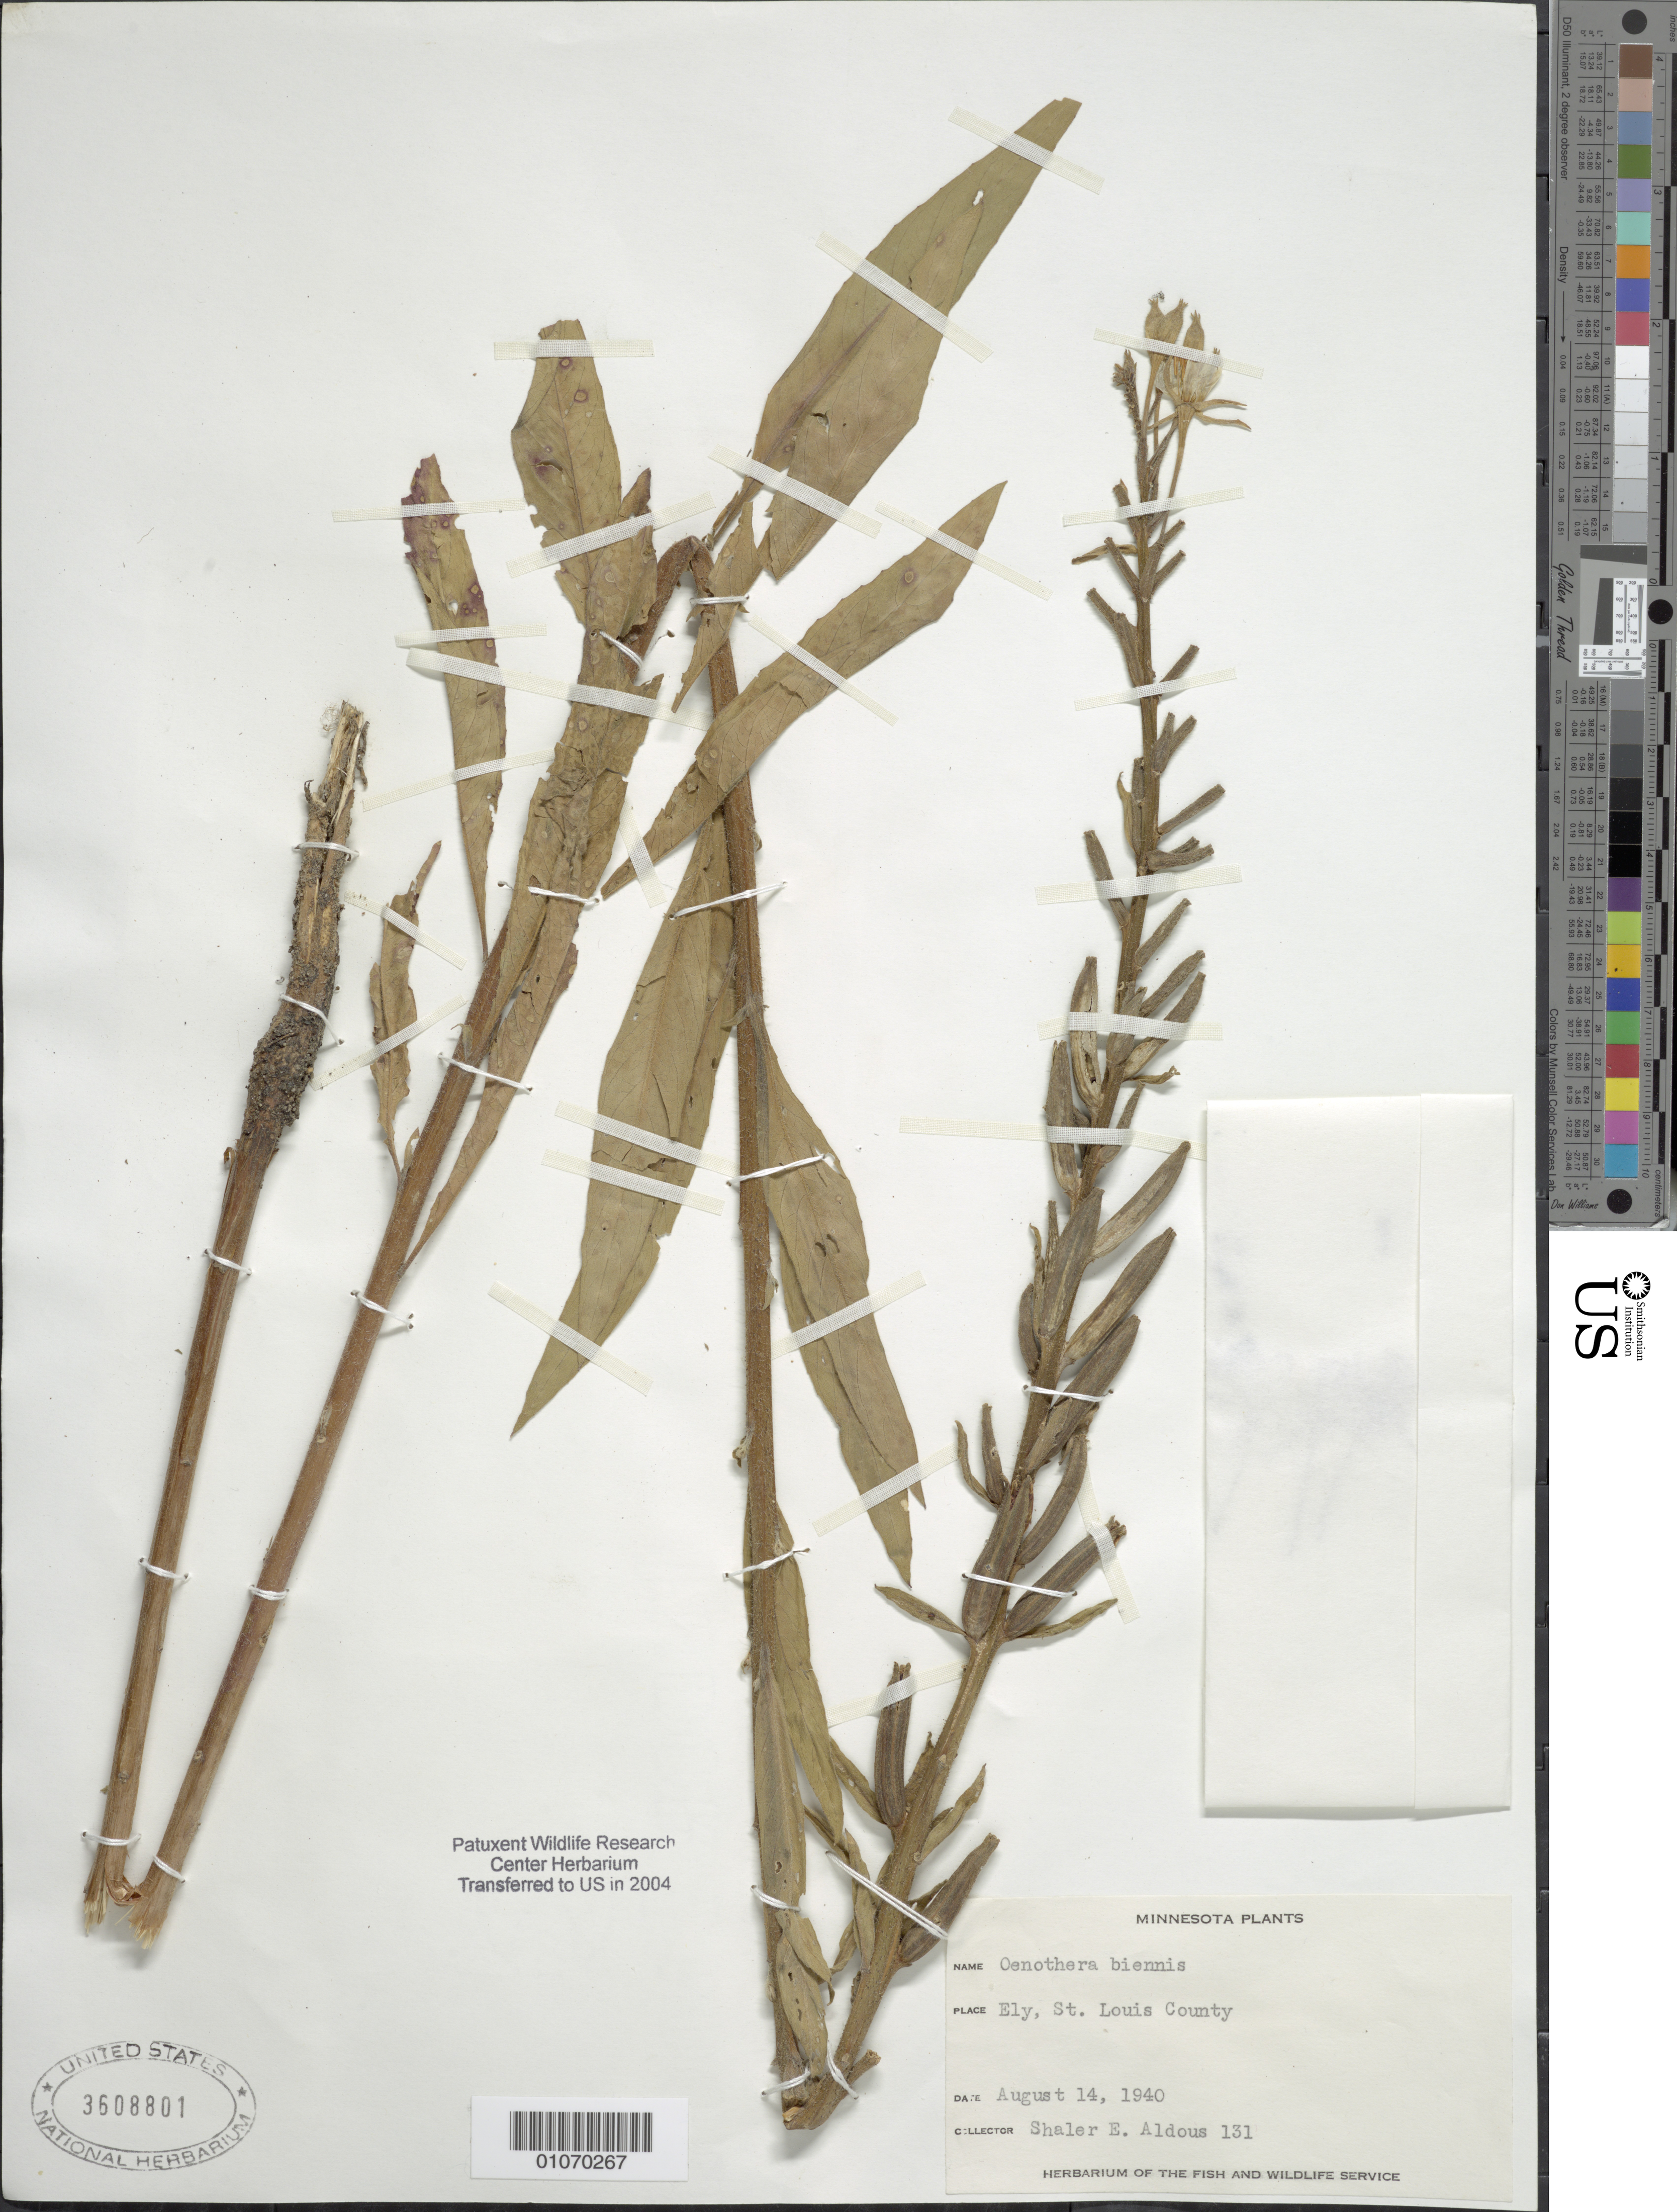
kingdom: Plantae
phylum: Tracheophyta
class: Magnoliopsida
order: Myrtales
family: Onagraceae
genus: Oenothera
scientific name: Oenothera biennis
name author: L.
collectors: S. Aldous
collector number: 131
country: United States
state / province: Minnesota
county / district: St. Louis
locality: Ely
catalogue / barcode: US 3608801